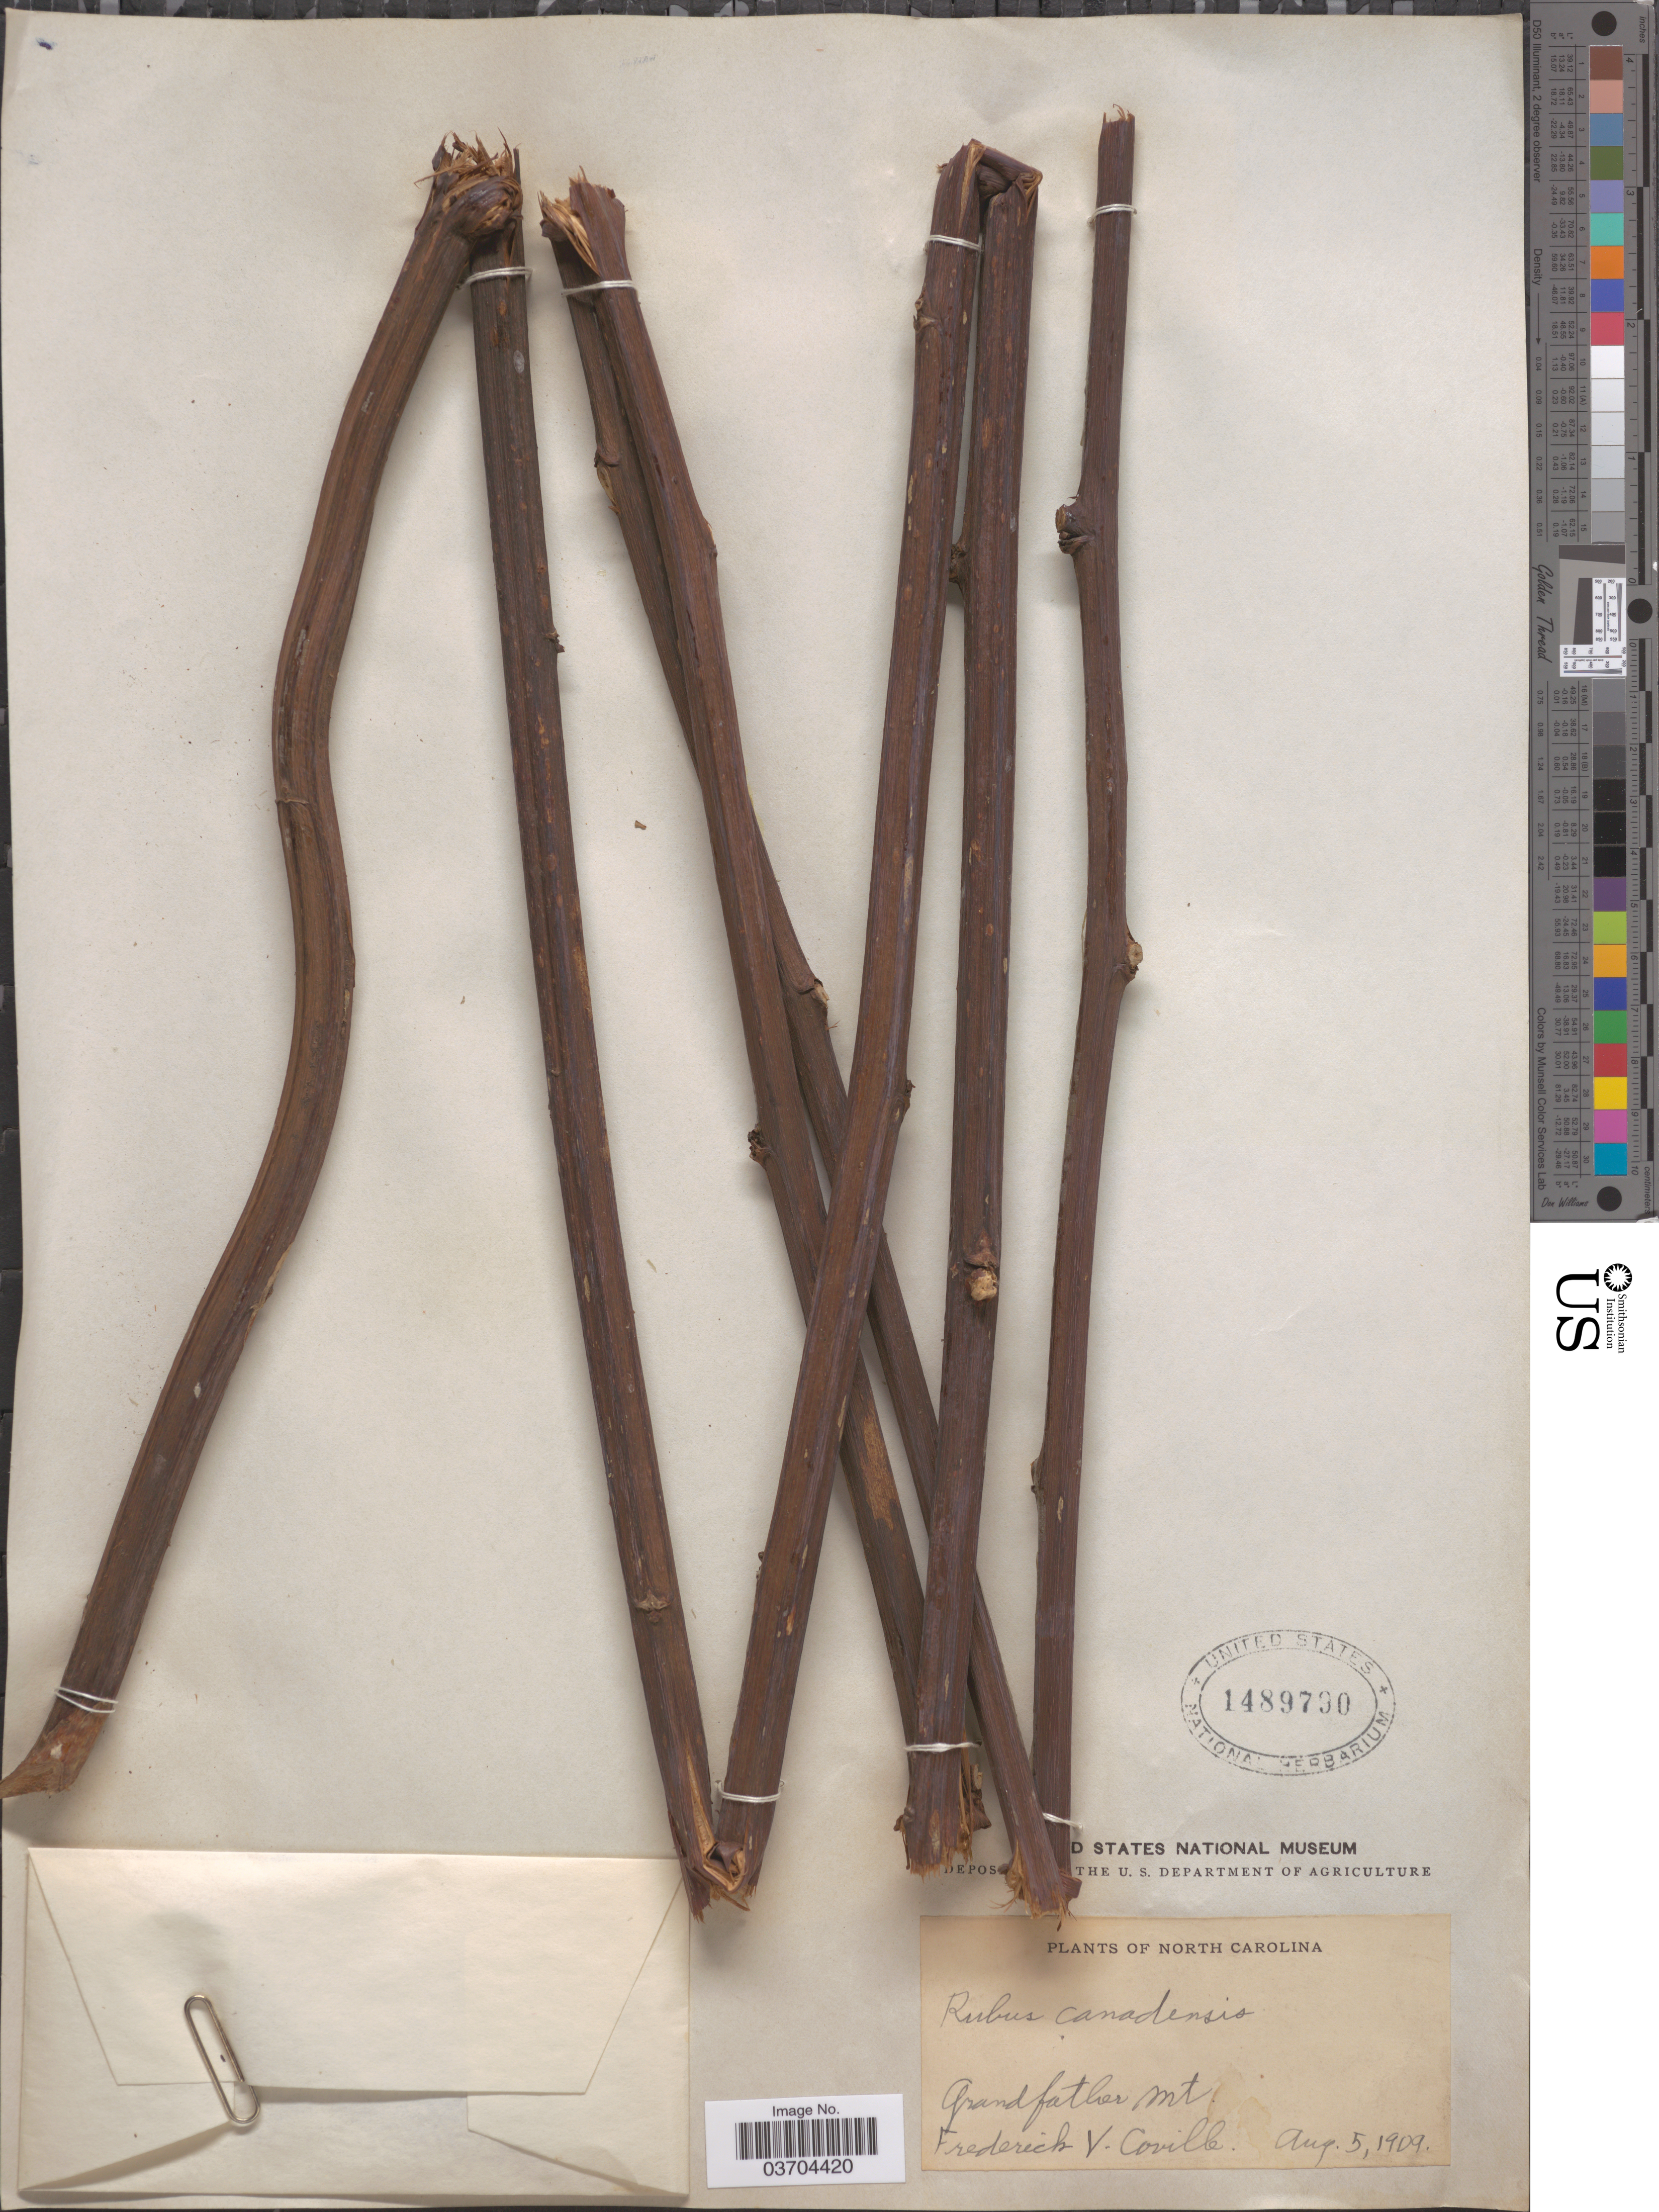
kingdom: Plantae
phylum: Tracheophyta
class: Magnoliopsida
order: Rosales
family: Rosaceae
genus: Rubus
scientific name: Rubus canadensis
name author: L.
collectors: F. V. Coville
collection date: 1909-08-05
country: United States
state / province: North Carolina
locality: Grandfather Mt.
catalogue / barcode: US 1489790